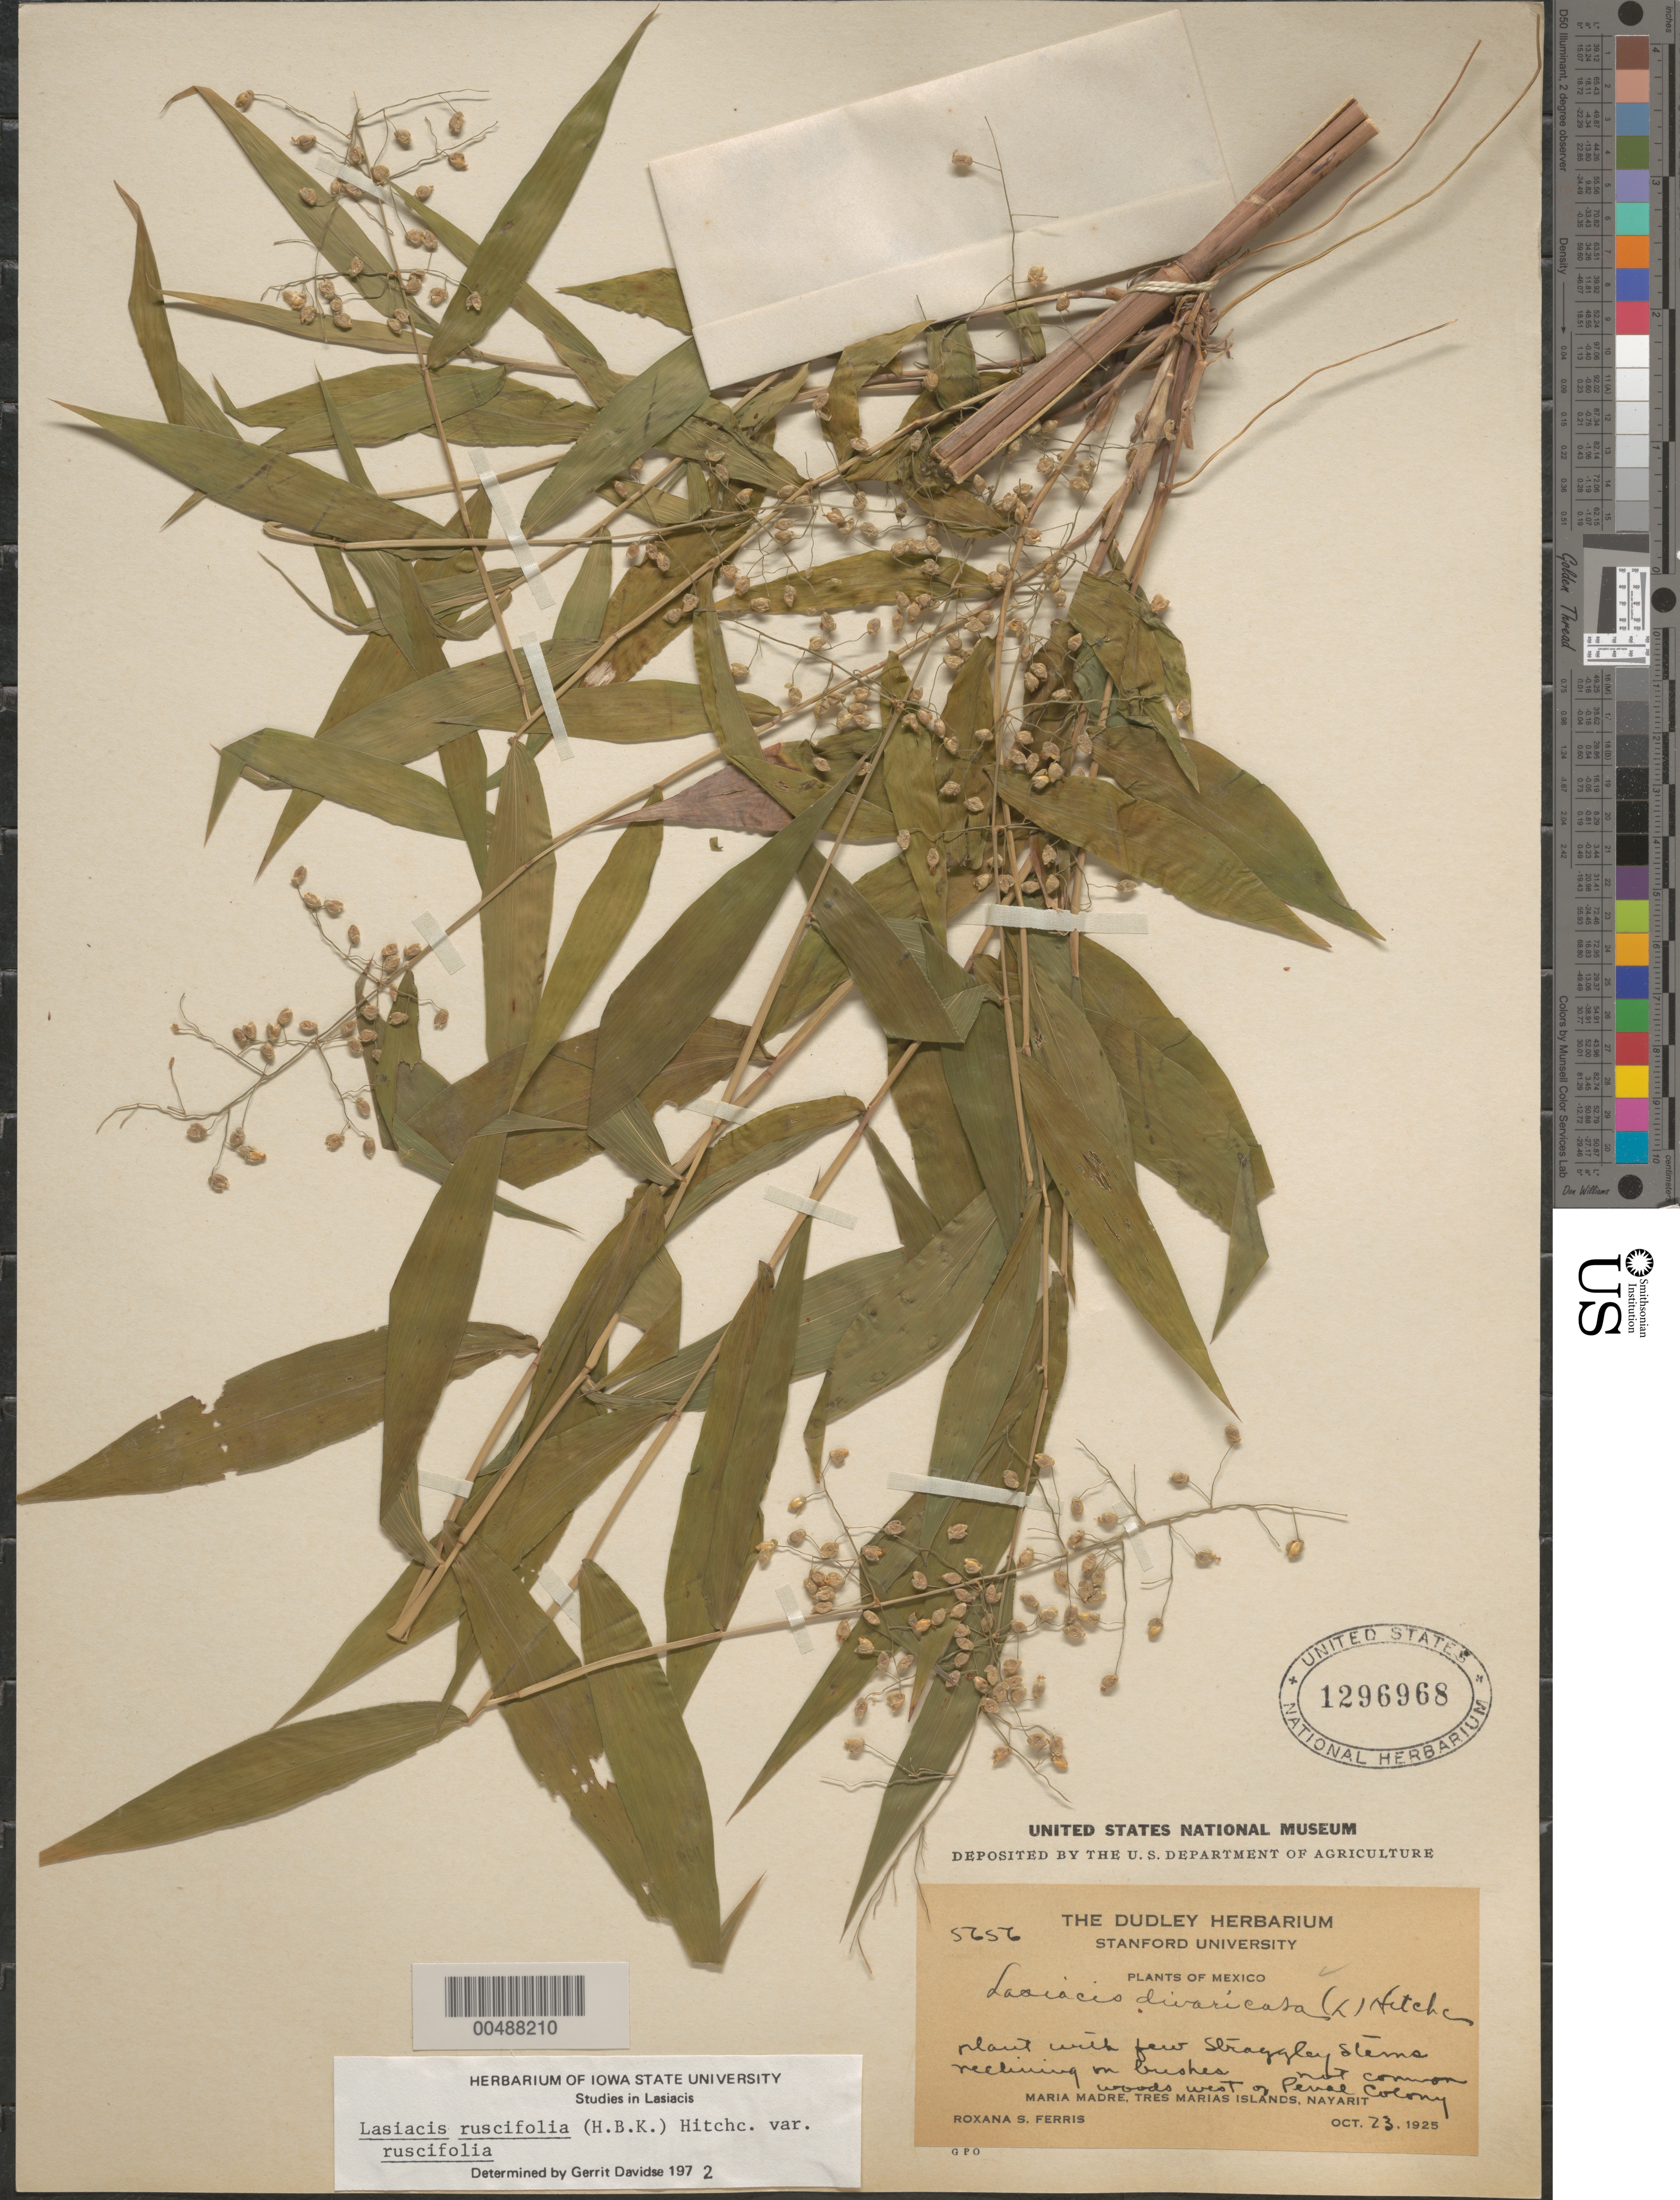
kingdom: Plantae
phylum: Tracheophyta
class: Liliopsida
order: Poales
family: Poaceae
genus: Lasiacis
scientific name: Lasiacis ruscifolia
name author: (Kunth) Hitchc.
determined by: Davidse, Gerrit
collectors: R. S. Ferris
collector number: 5656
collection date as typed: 23 Oct 1925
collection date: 1925-10-23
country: Mexico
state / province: Nayarit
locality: Maria Madre, Tres Marias Islands, W of Penal Colony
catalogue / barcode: US 1296968